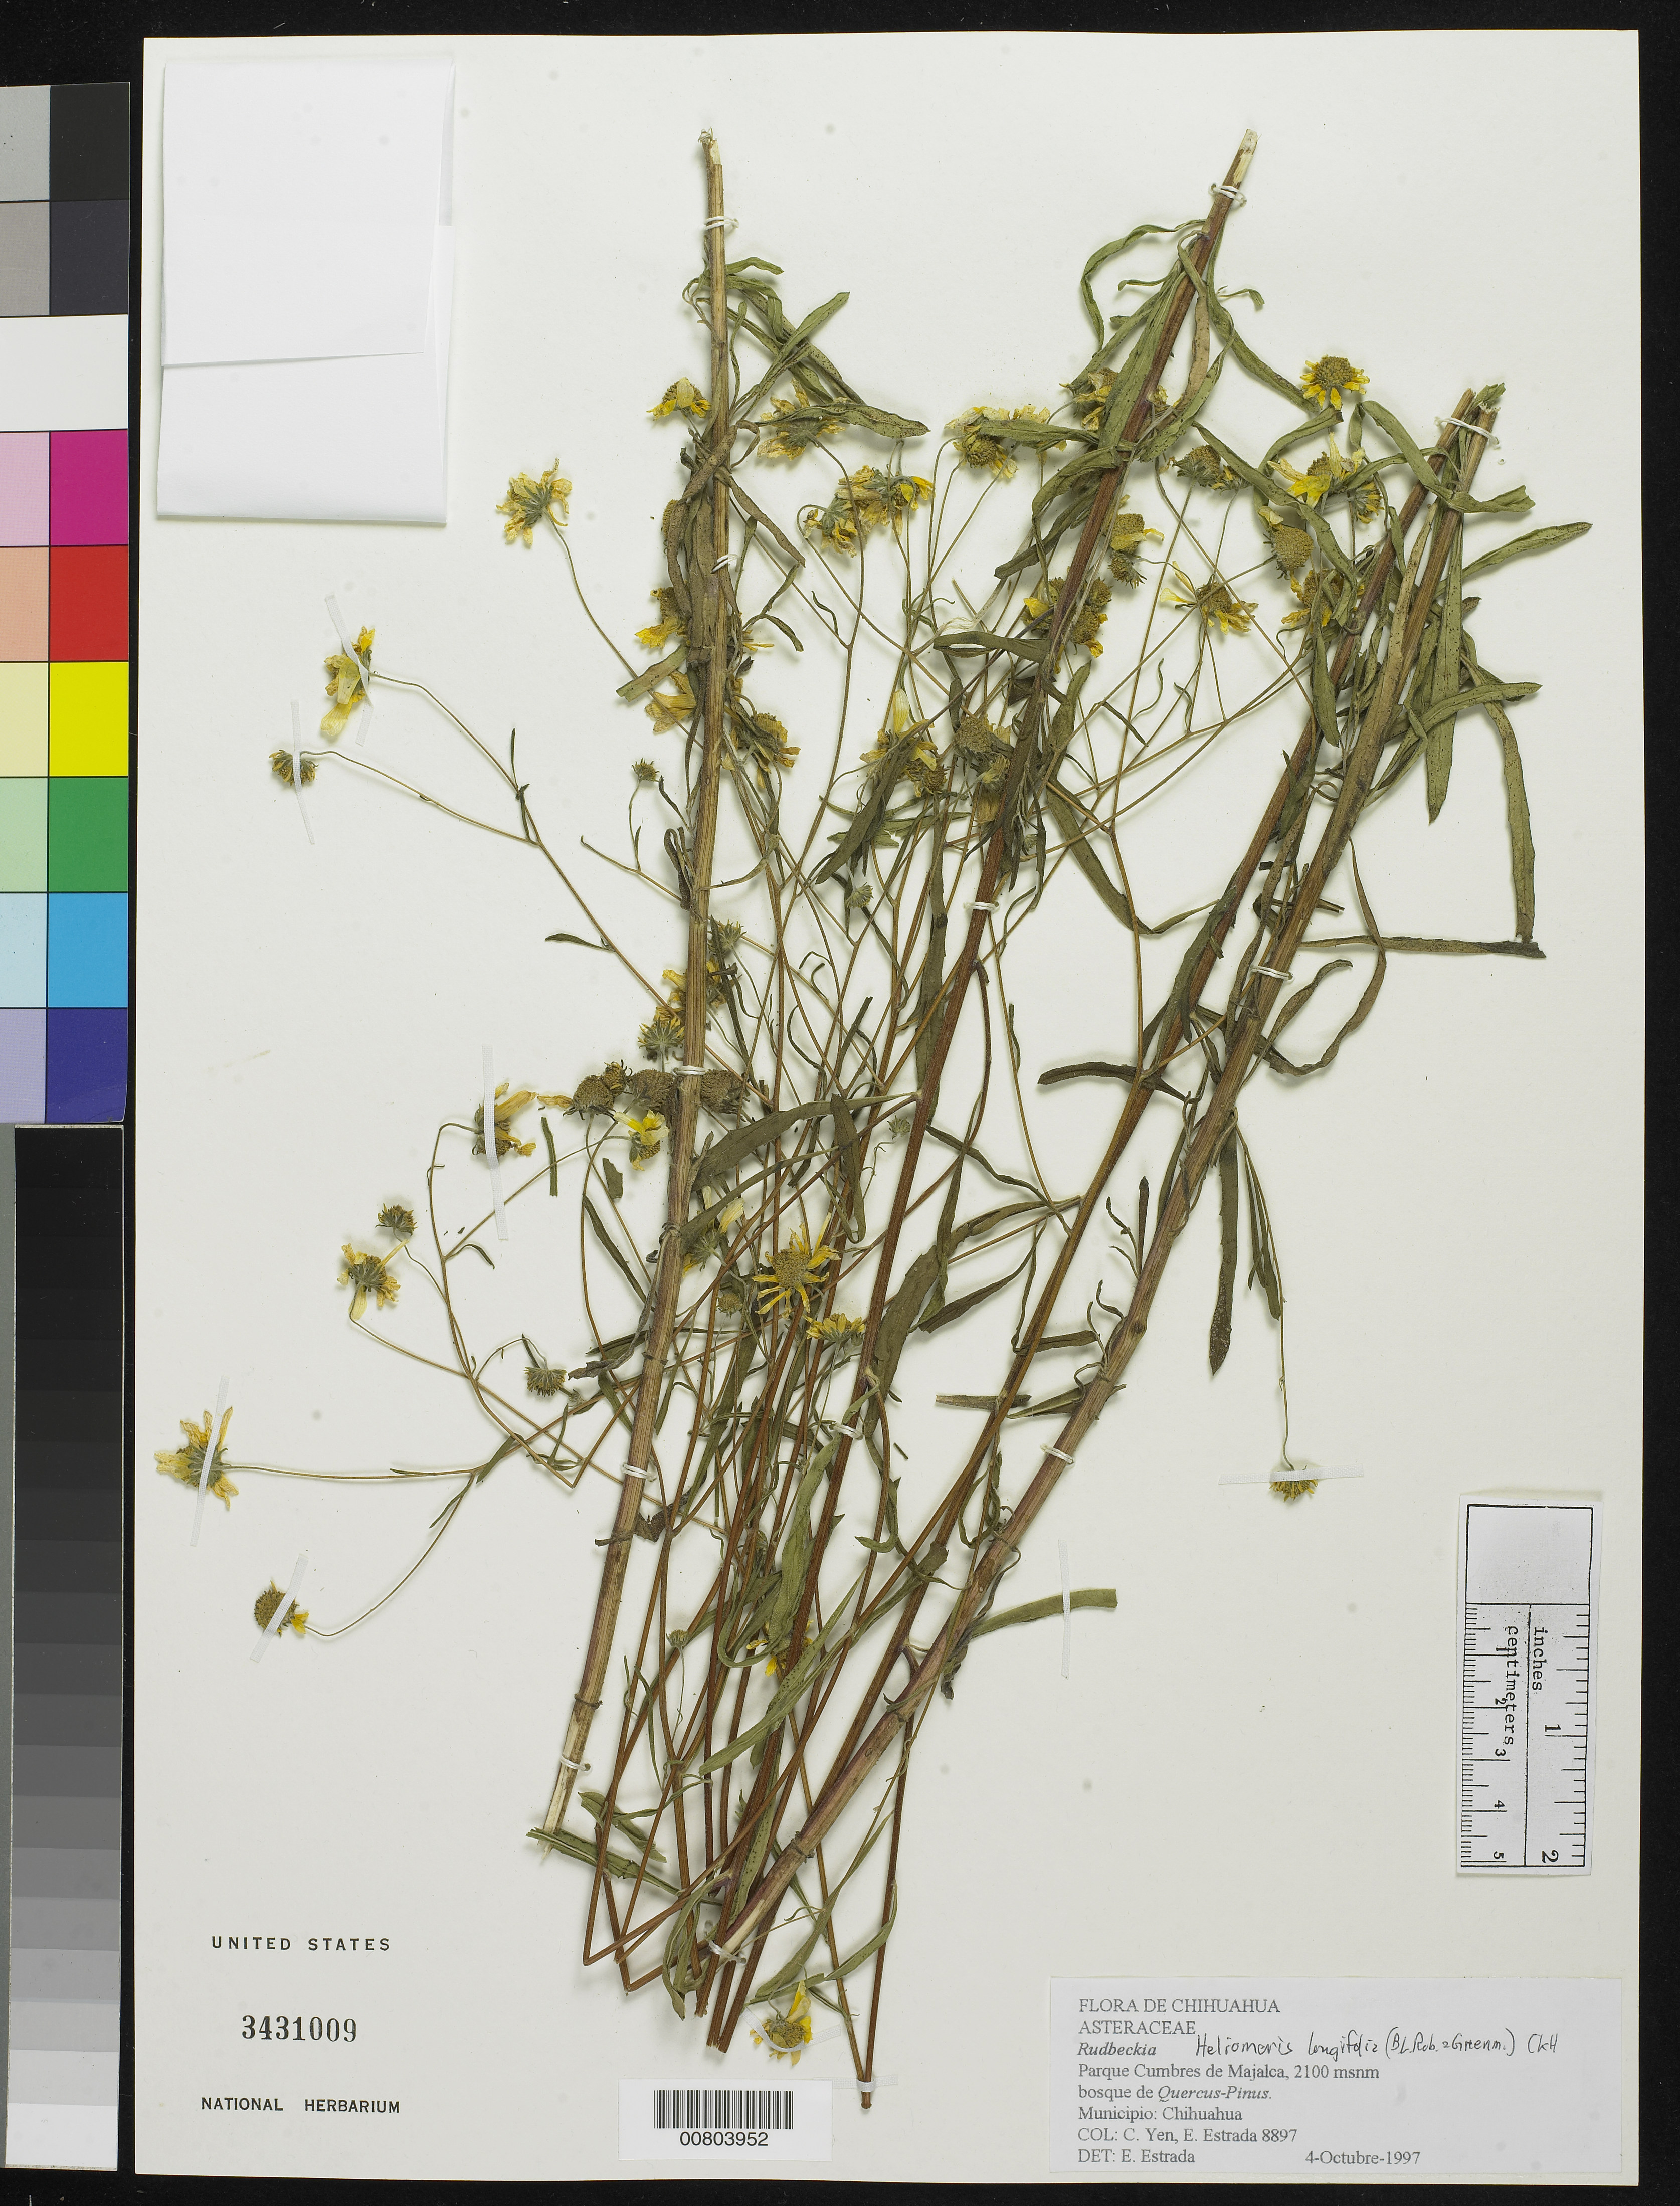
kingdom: Plantae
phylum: Tracheophyta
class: Magnoliopsida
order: Asterales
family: Asteraceae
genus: Heliomeris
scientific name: Heliomeris longifolia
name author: (B.L. Rob.) Cockerell & Greenm.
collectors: Y. C. Yang & E. Estrada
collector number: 8897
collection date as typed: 04 Oct 1997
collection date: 1997-10-04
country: Mexico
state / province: Chihuahua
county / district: Chihuahua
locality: Parque Cumbres de Majalca.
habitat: Bosque de Quercus-Pinus.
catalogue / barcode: US 3431009